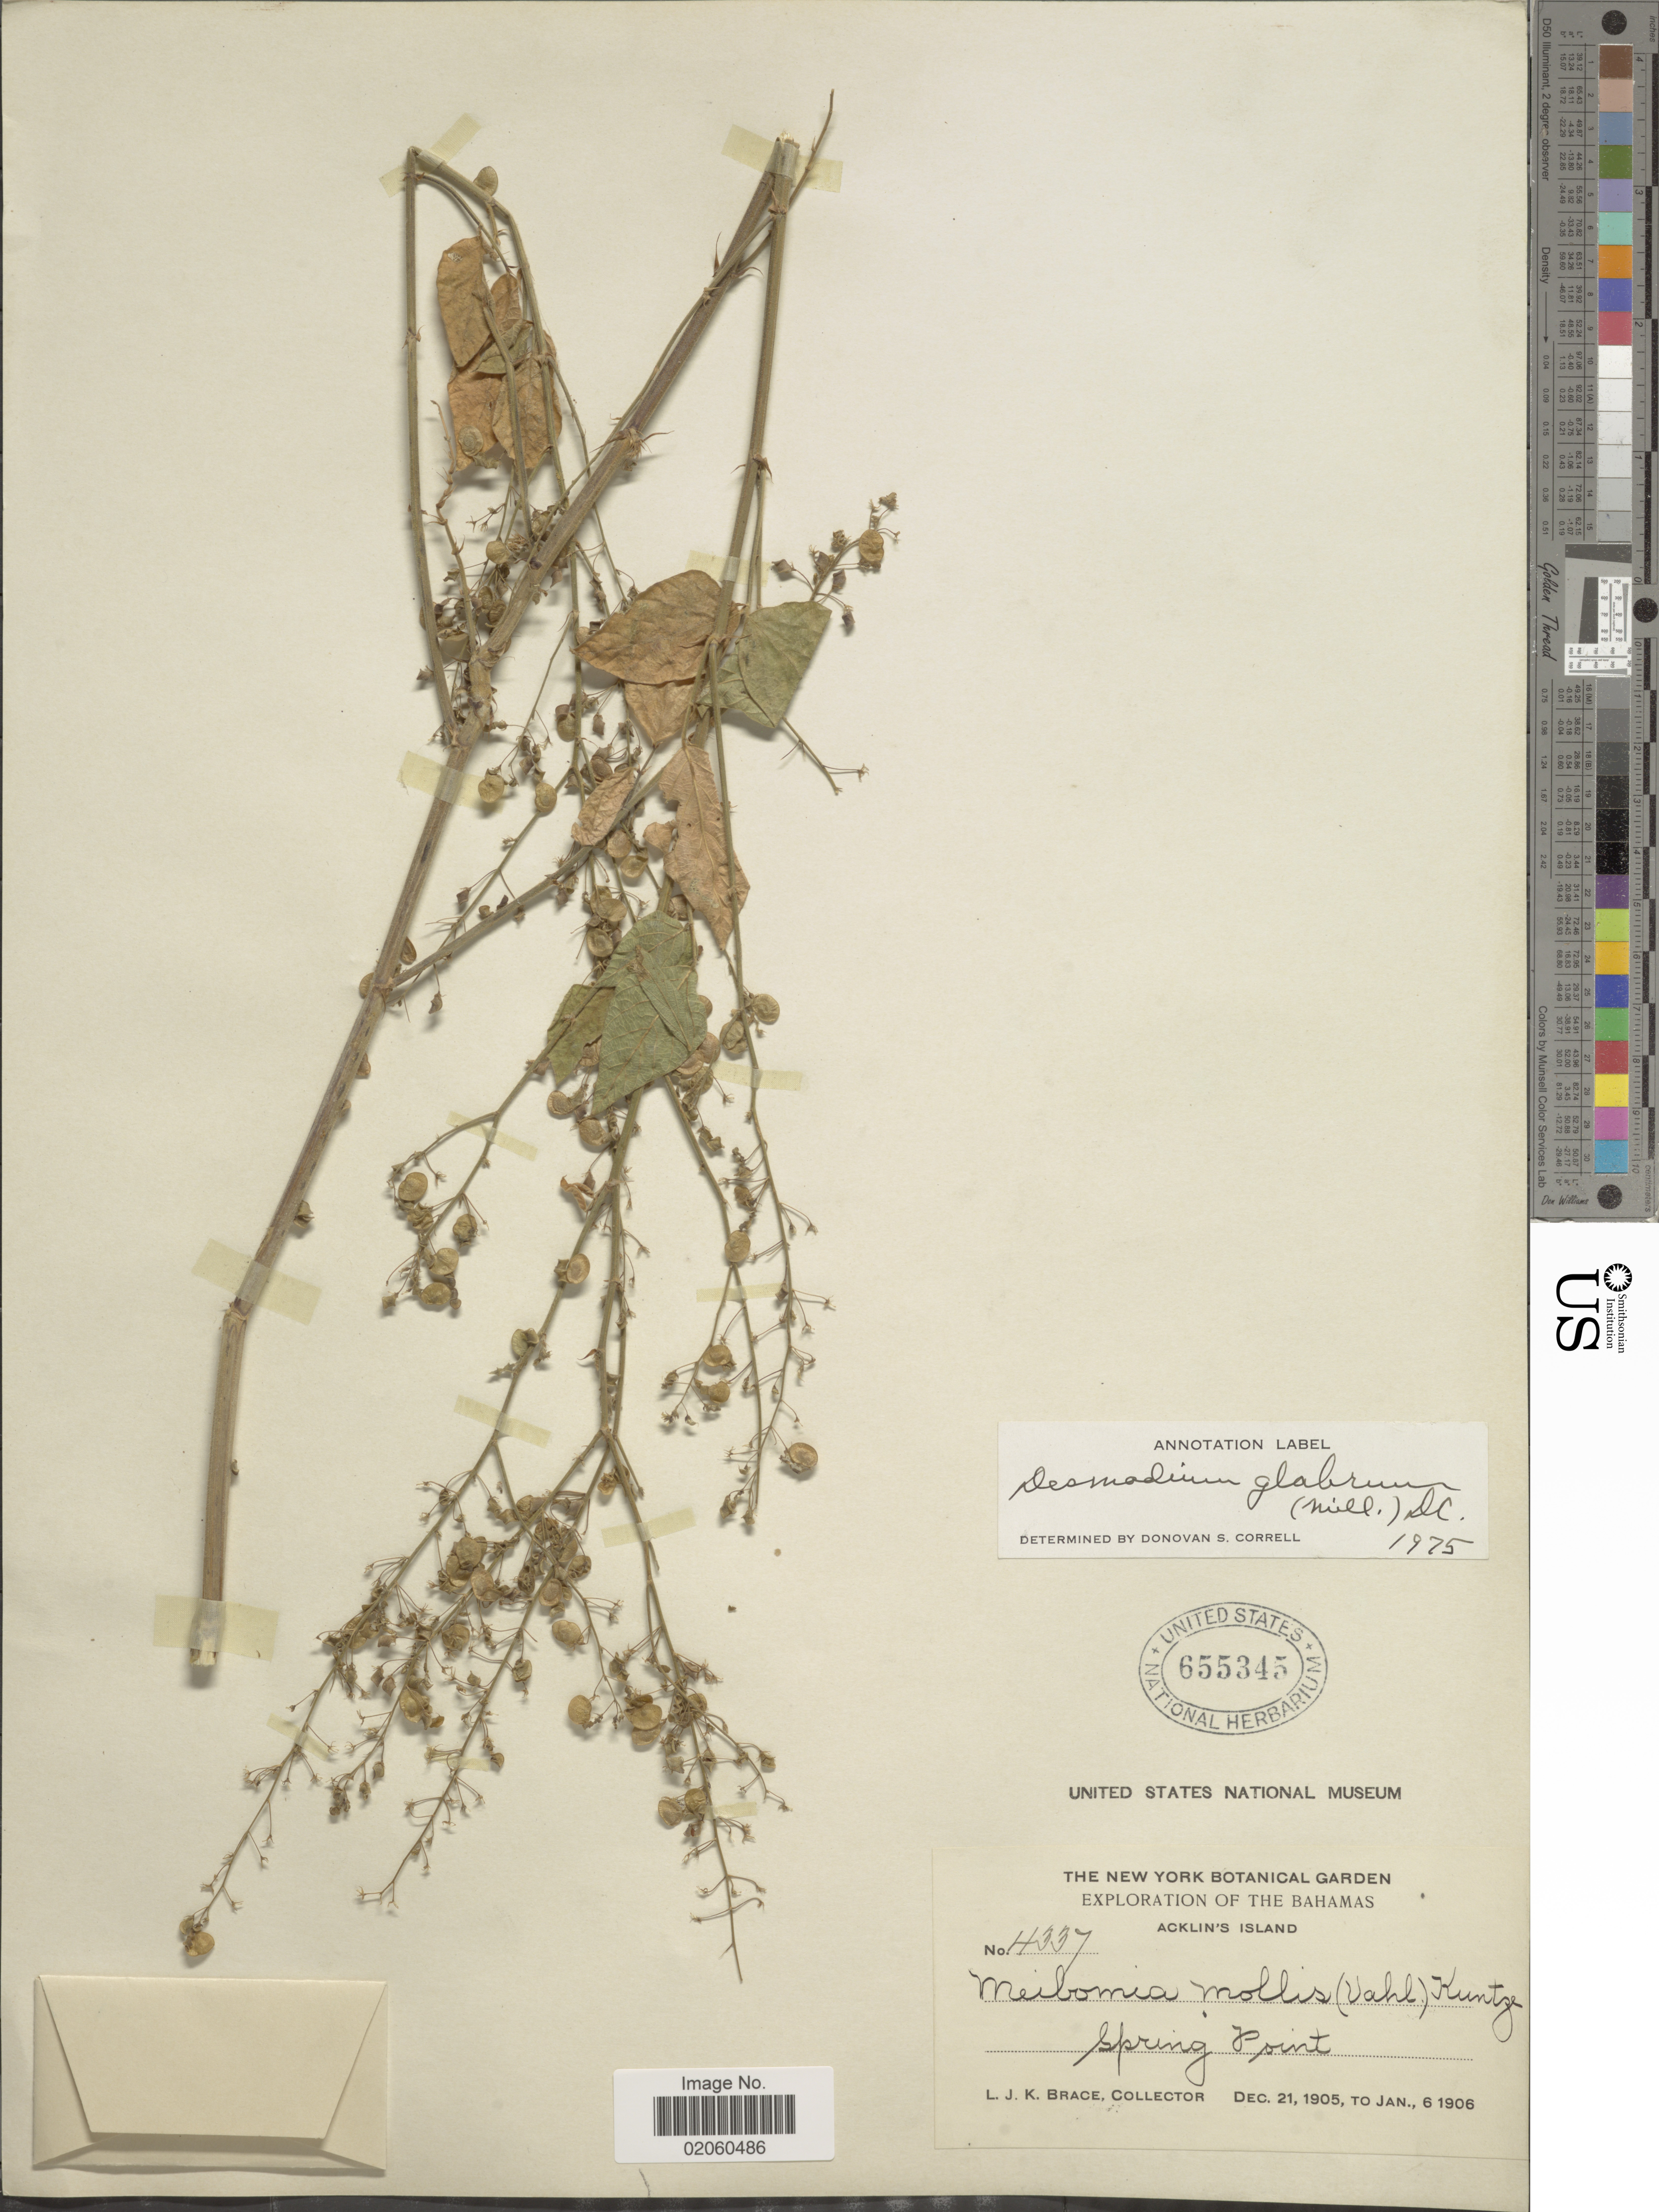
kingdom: Plantae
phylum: Tracheophyta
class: Magnoliopsida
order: Fabales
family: Fabaceae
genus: Desmodium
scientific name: Desmodium glabrum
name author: (Mill.) DC.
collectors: L. J. K. Brace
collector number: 4337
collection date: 1905-12-21/1906-01-06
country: Bahamas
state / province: Acklins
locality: The Bahamas, Acklin's Island, Spring Point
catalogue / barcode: US 655345